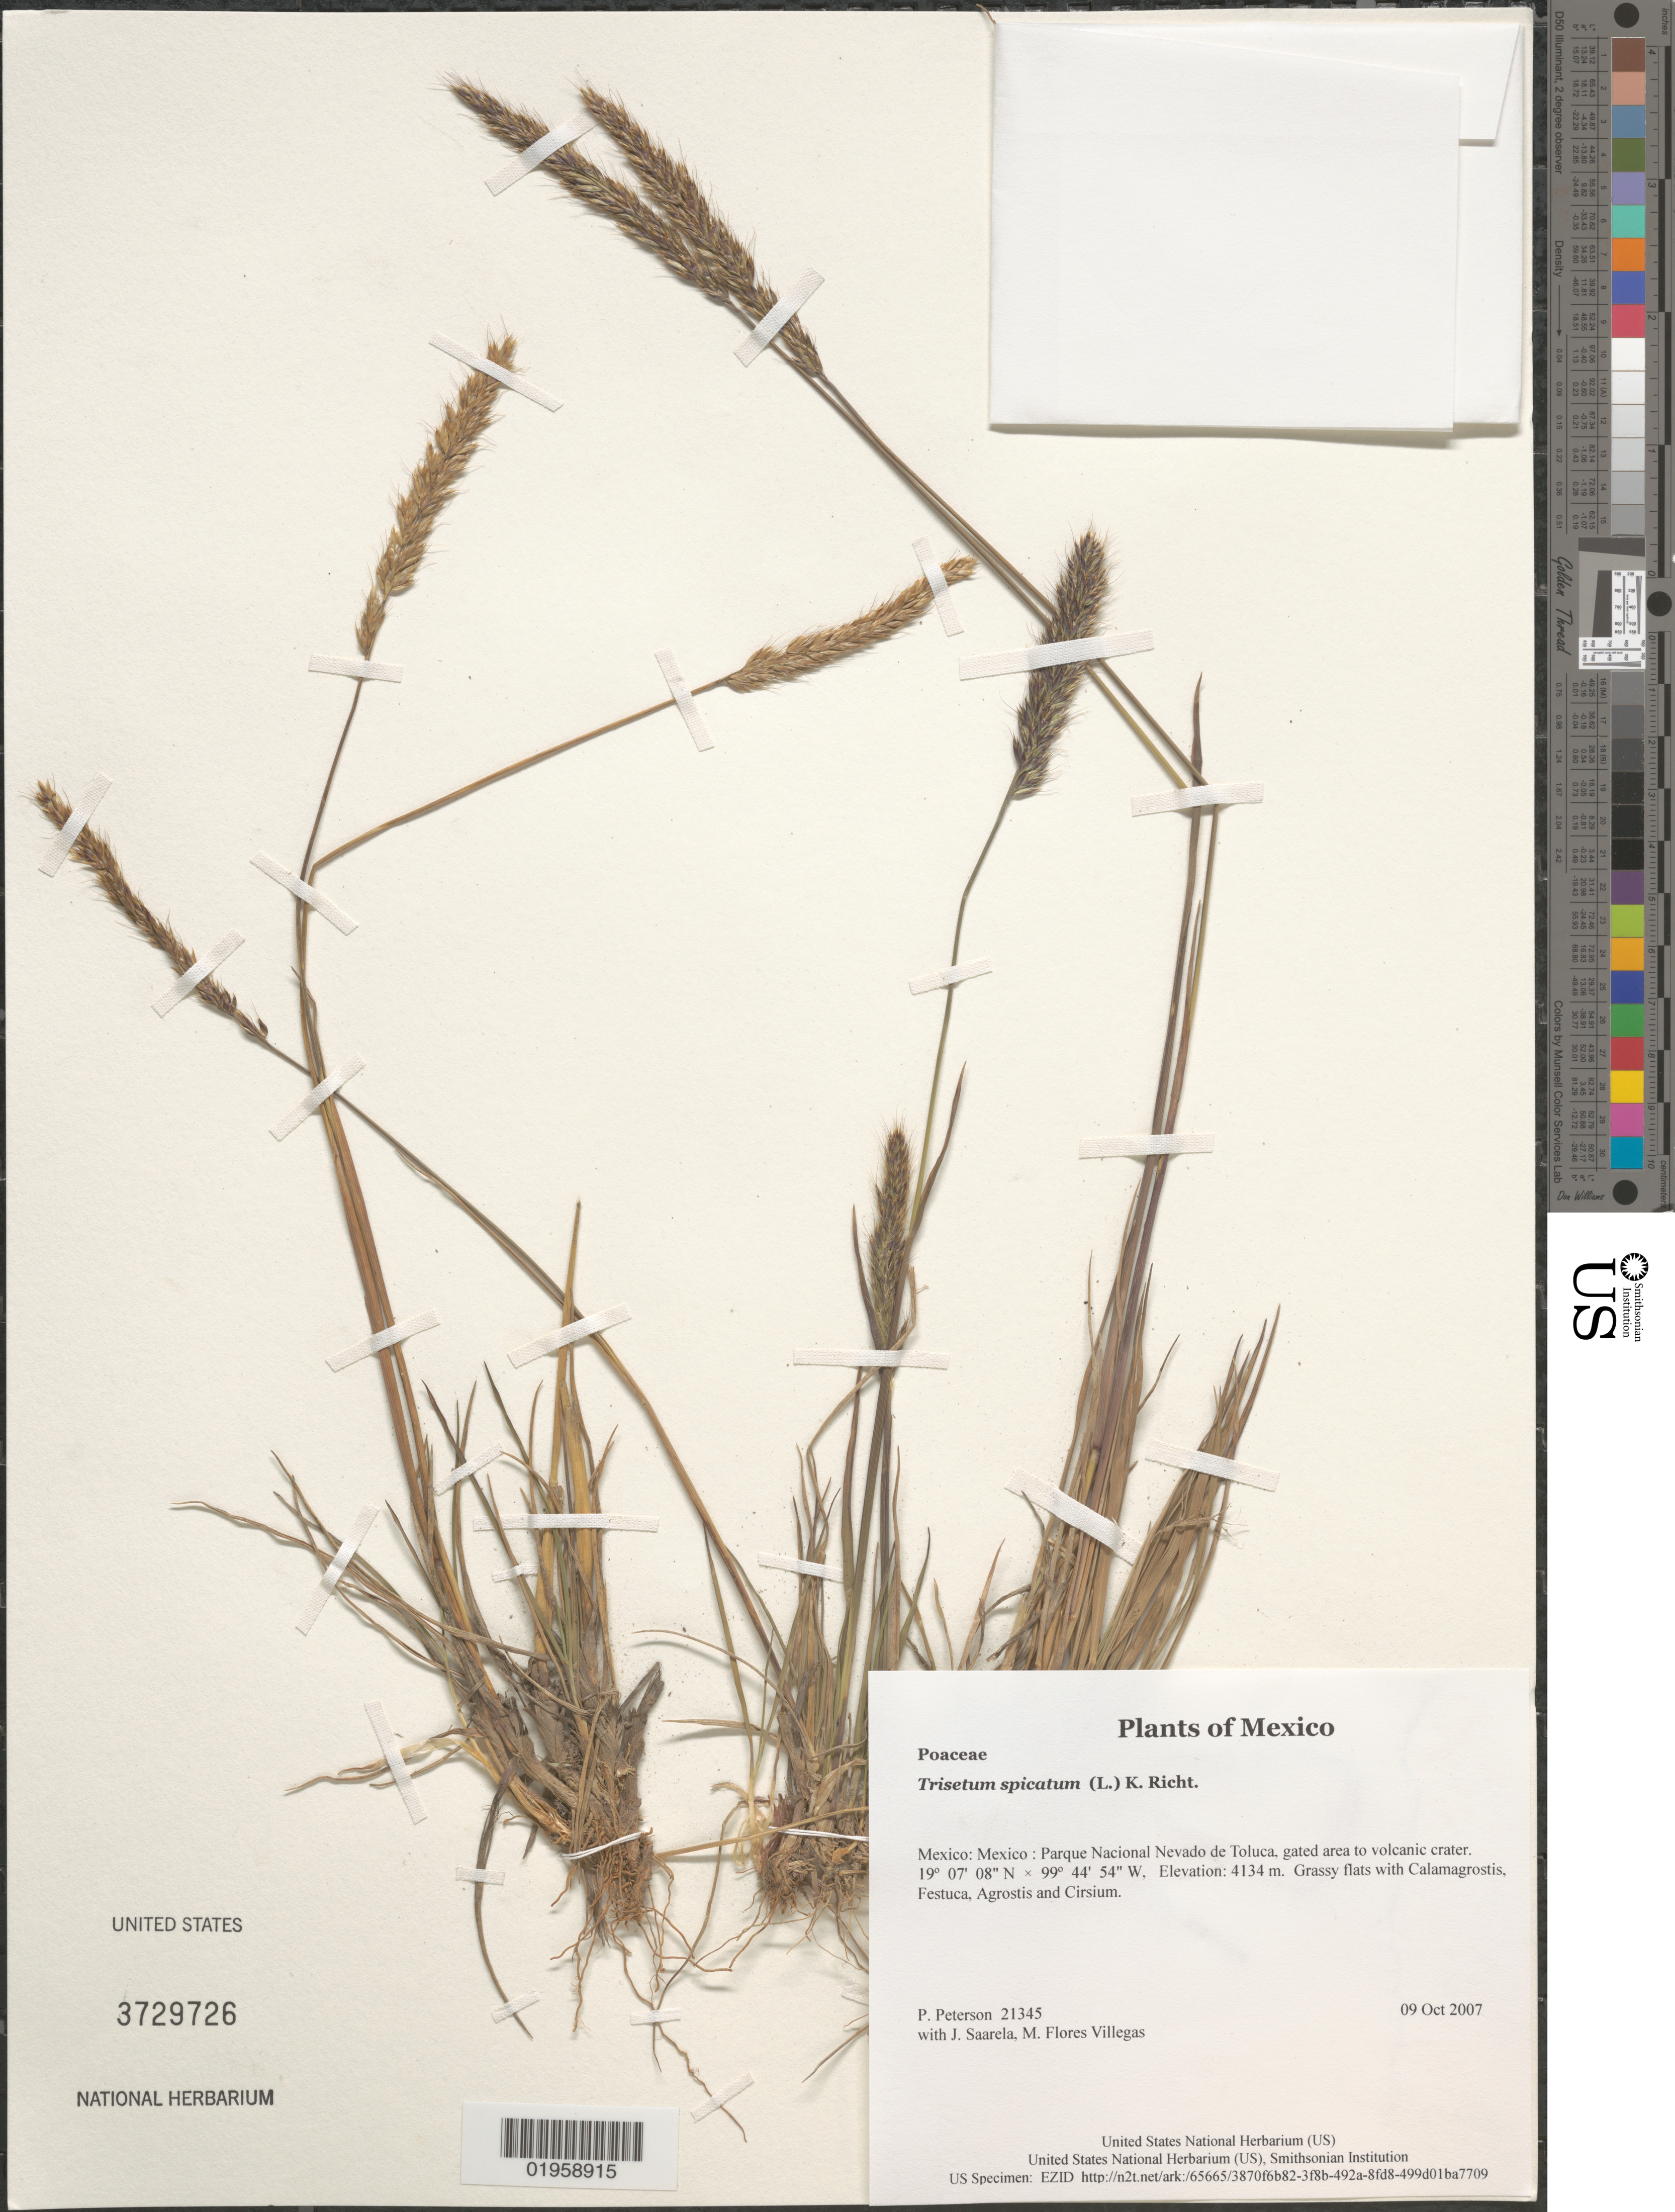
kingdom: Plantae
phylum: Tracheophyta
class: Liliopsida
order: Poales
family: Poaceae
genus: Koeleria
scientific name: Koeleria spicata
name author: (L.) Barberá et al.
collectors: P. M. Peterson, J. Saarela & M. Flores Villegas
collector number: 21345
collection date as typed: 09 Oct 2007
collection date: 2007-10-09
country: Mexico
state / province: México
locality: Parque Nacional Nevado de Toluca, gated area to volcanic crater.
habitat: Grassy flats with Calamagrostis, Festuca, Agrostis and Cirsium.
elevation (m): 4134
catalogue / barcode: US 3729726